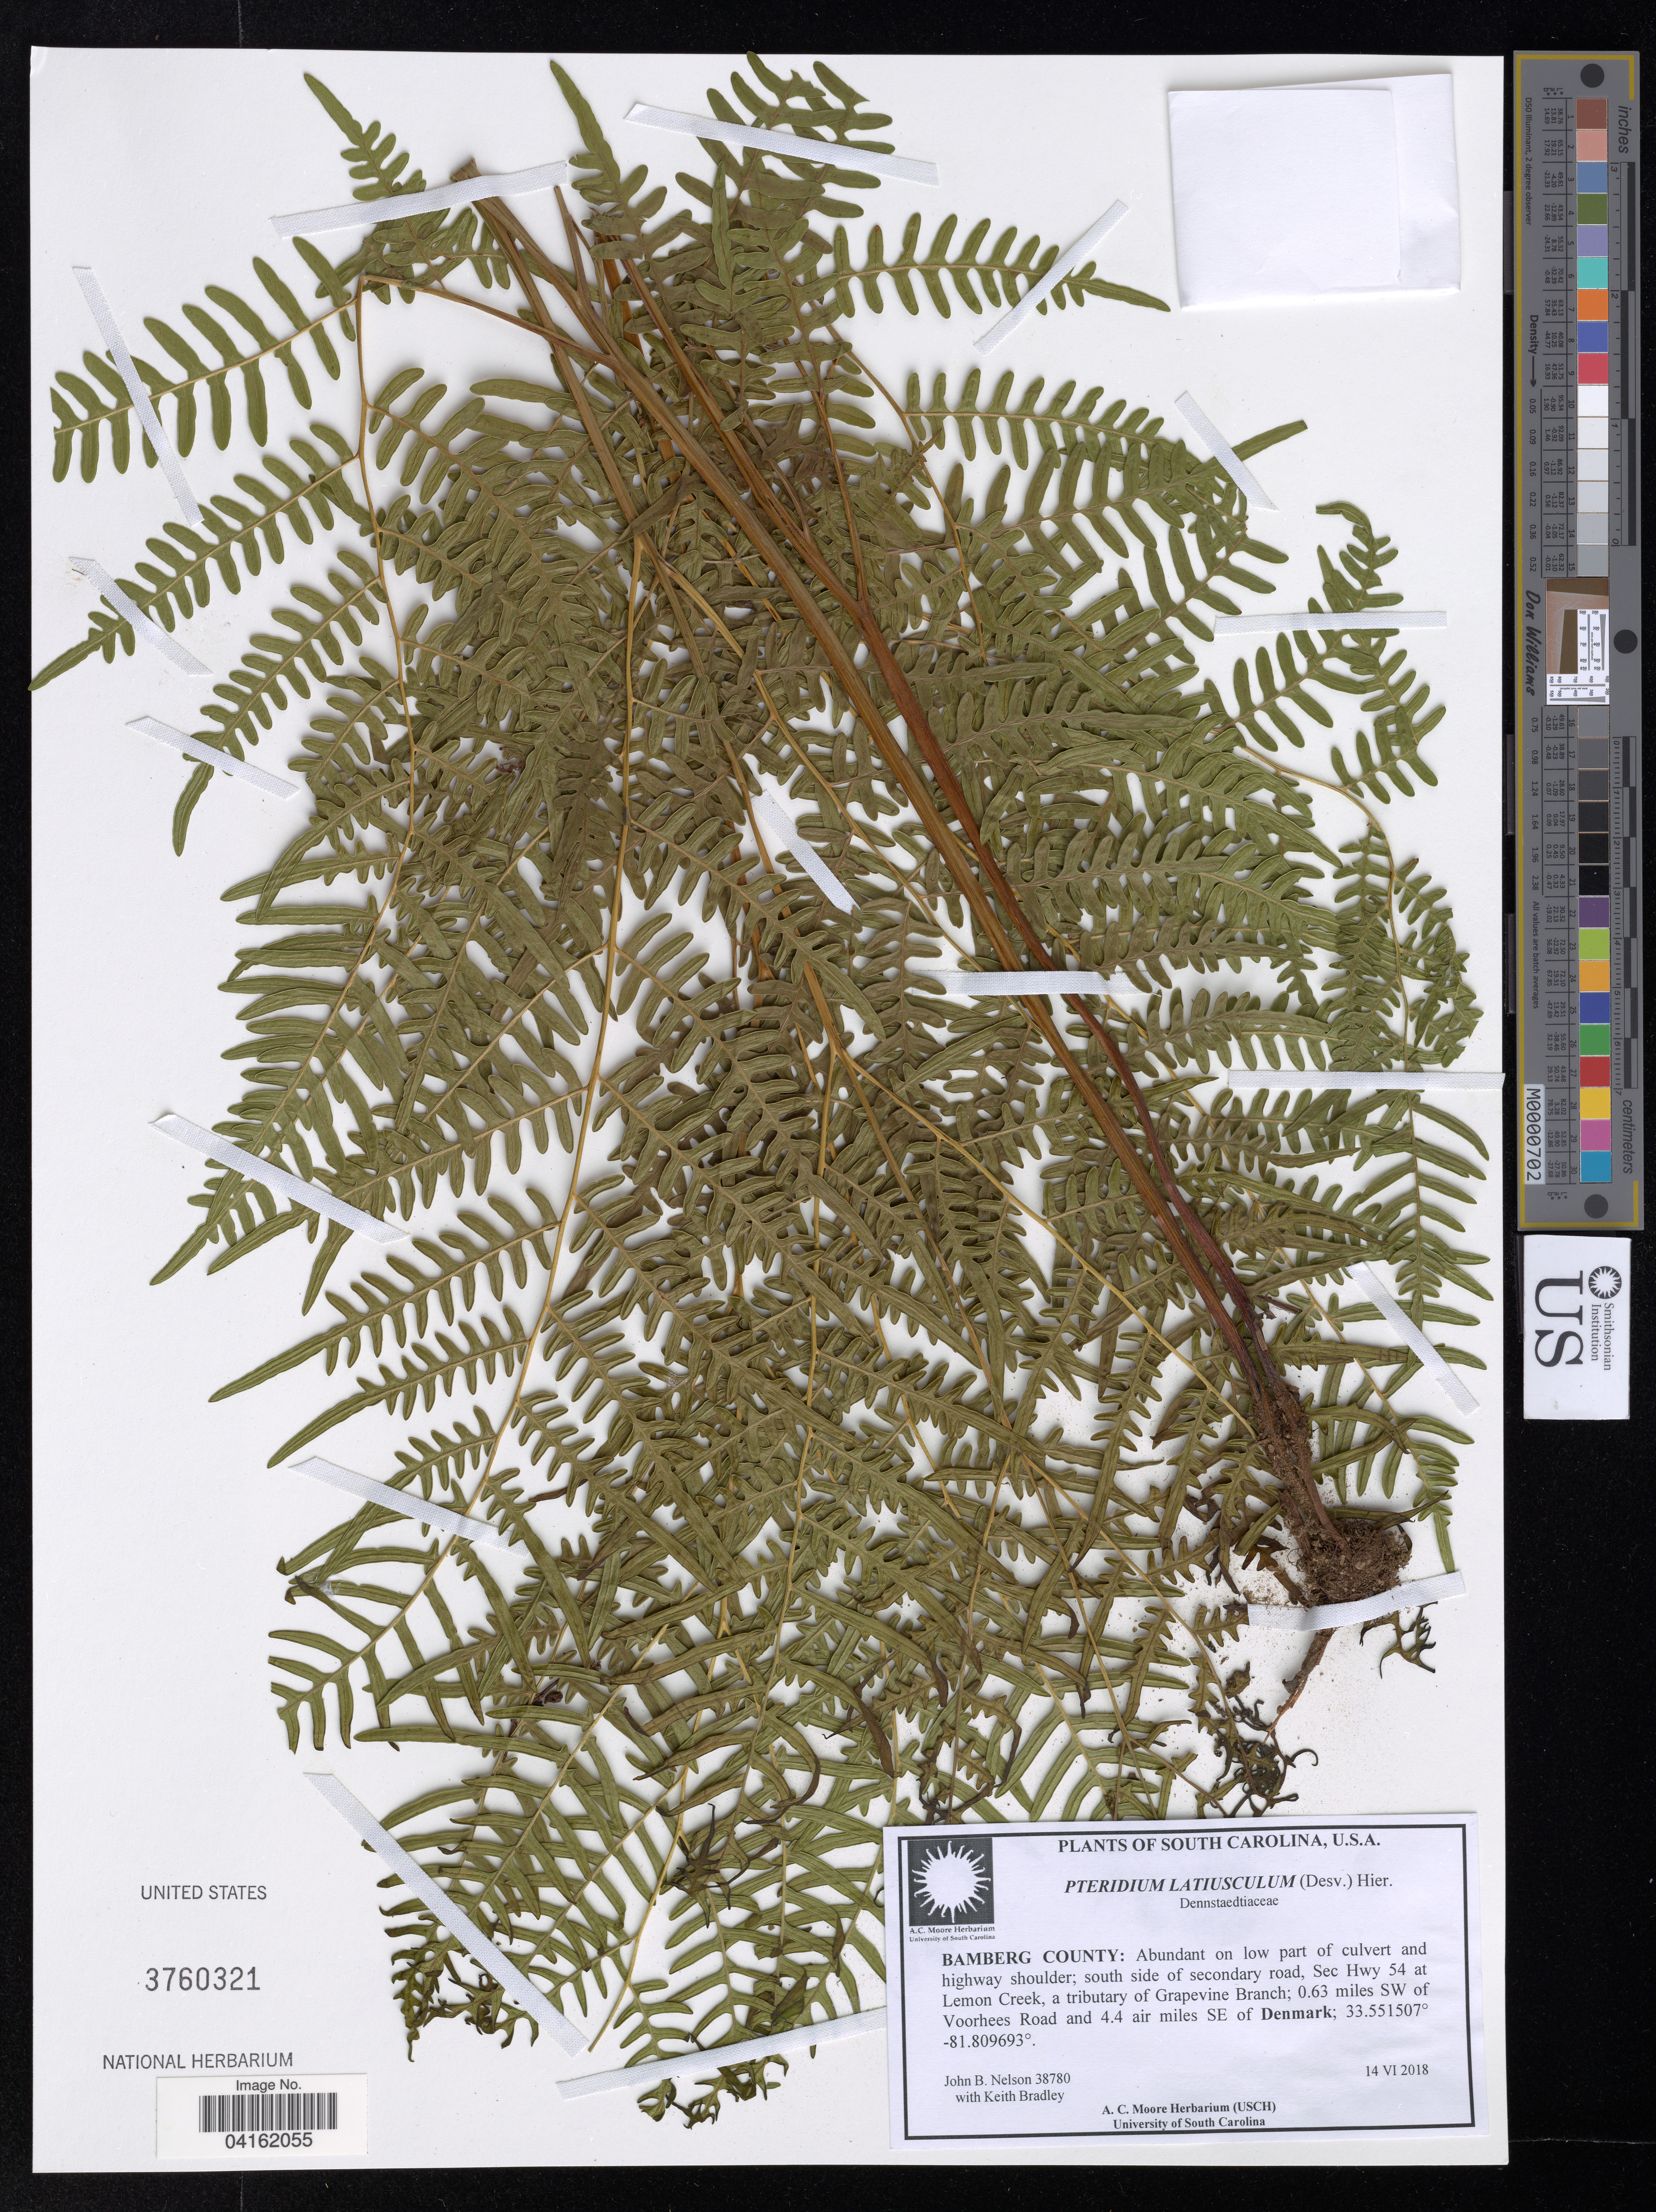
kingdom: Plantae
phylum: Tracheophyta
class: Polypodiopsida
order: Polypodiales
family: Dennstaedtiaceae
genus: Pteridium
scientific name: Pteridium latiusculum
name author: (Desv.) Hier.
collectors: J. Nelson & K. Bradley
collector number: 38780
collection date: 2018-06-14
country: United States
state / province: South Carolina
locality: Bamberg County: Abundant on low part of culvert and highway shoulder; south side of secondary road, sec Hwy 54 at Lemon Creek, a tributary of Grapevine Branch; 0.63 miles SW of Voorhees Road and 4.4 air miles SE of Denmark.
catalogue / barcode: US 3760321